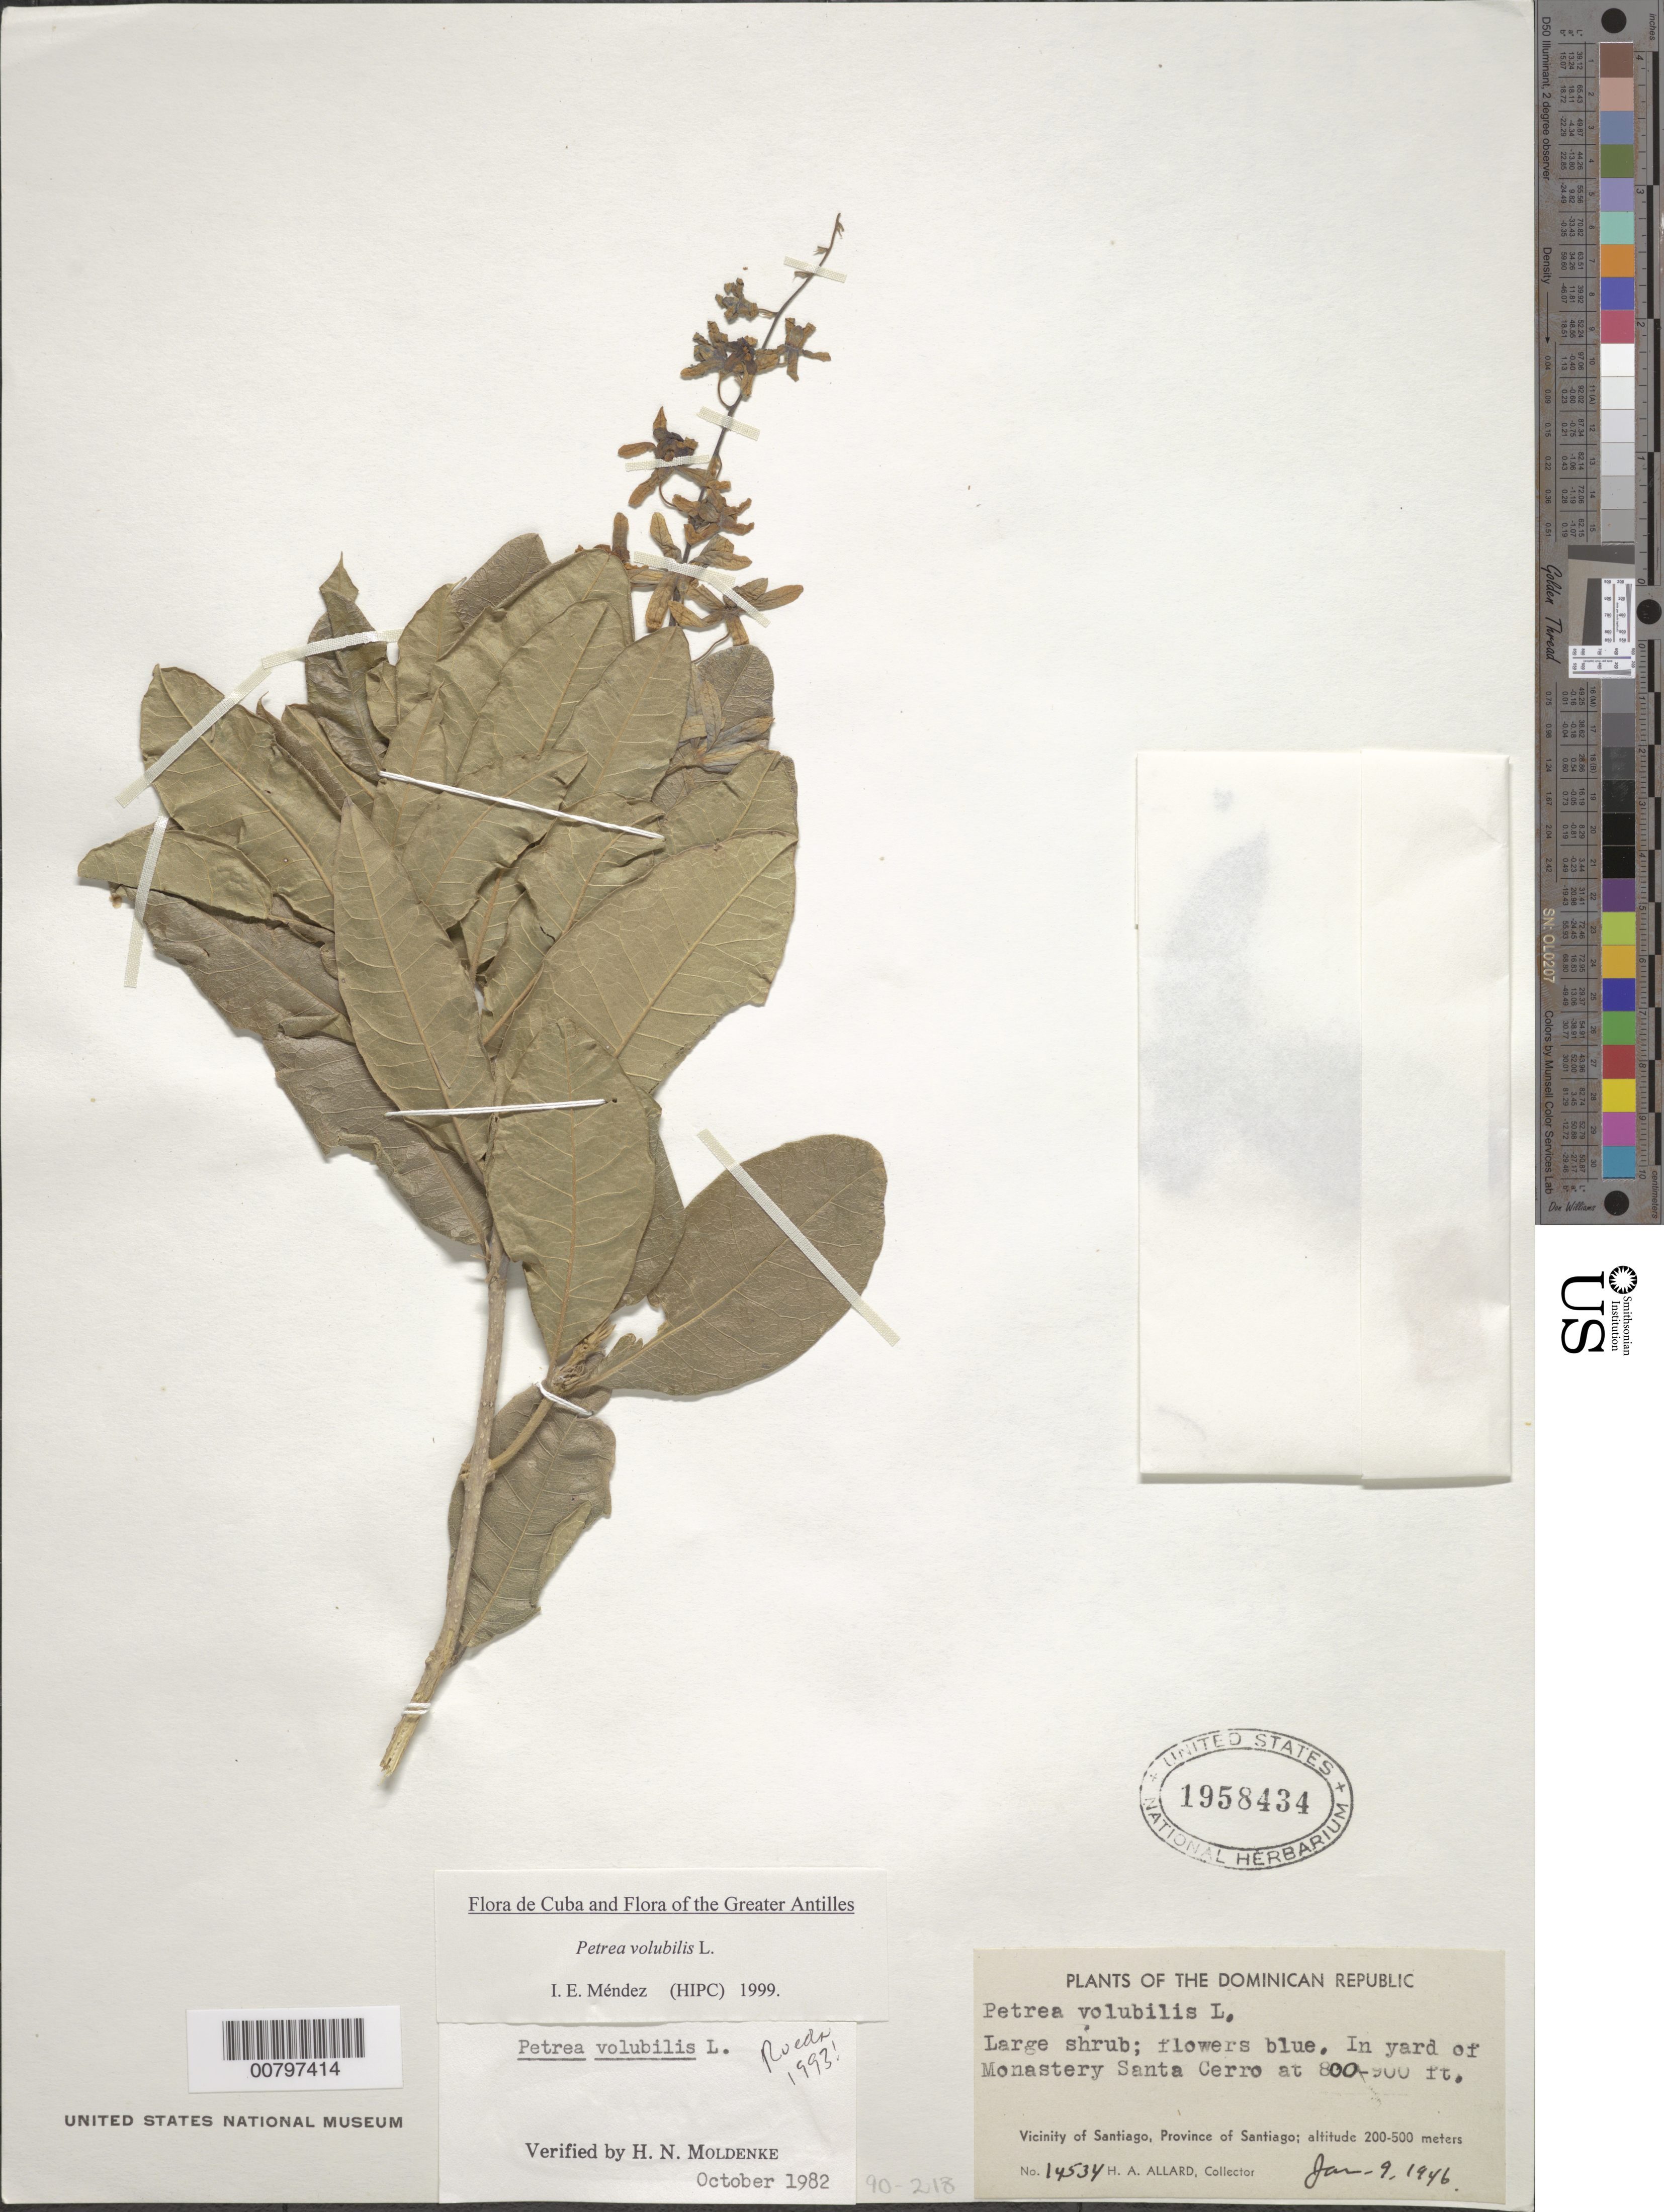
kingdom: Plantae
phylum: Tracheophyta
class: Magnoliopsida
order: Lamiales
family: Verbenaceae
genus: Petrea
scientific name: Petrea volubilis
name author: L.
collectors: H. A. Allard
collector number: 14534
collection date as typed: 09 Jan 1946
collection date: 1946-01-09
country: Dominican Republic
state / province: Santiago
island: Hispaniola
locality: Vicinity of Santiago, Monastery Santa Cerro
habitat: In yard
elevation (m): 244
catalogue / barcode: US 1958434